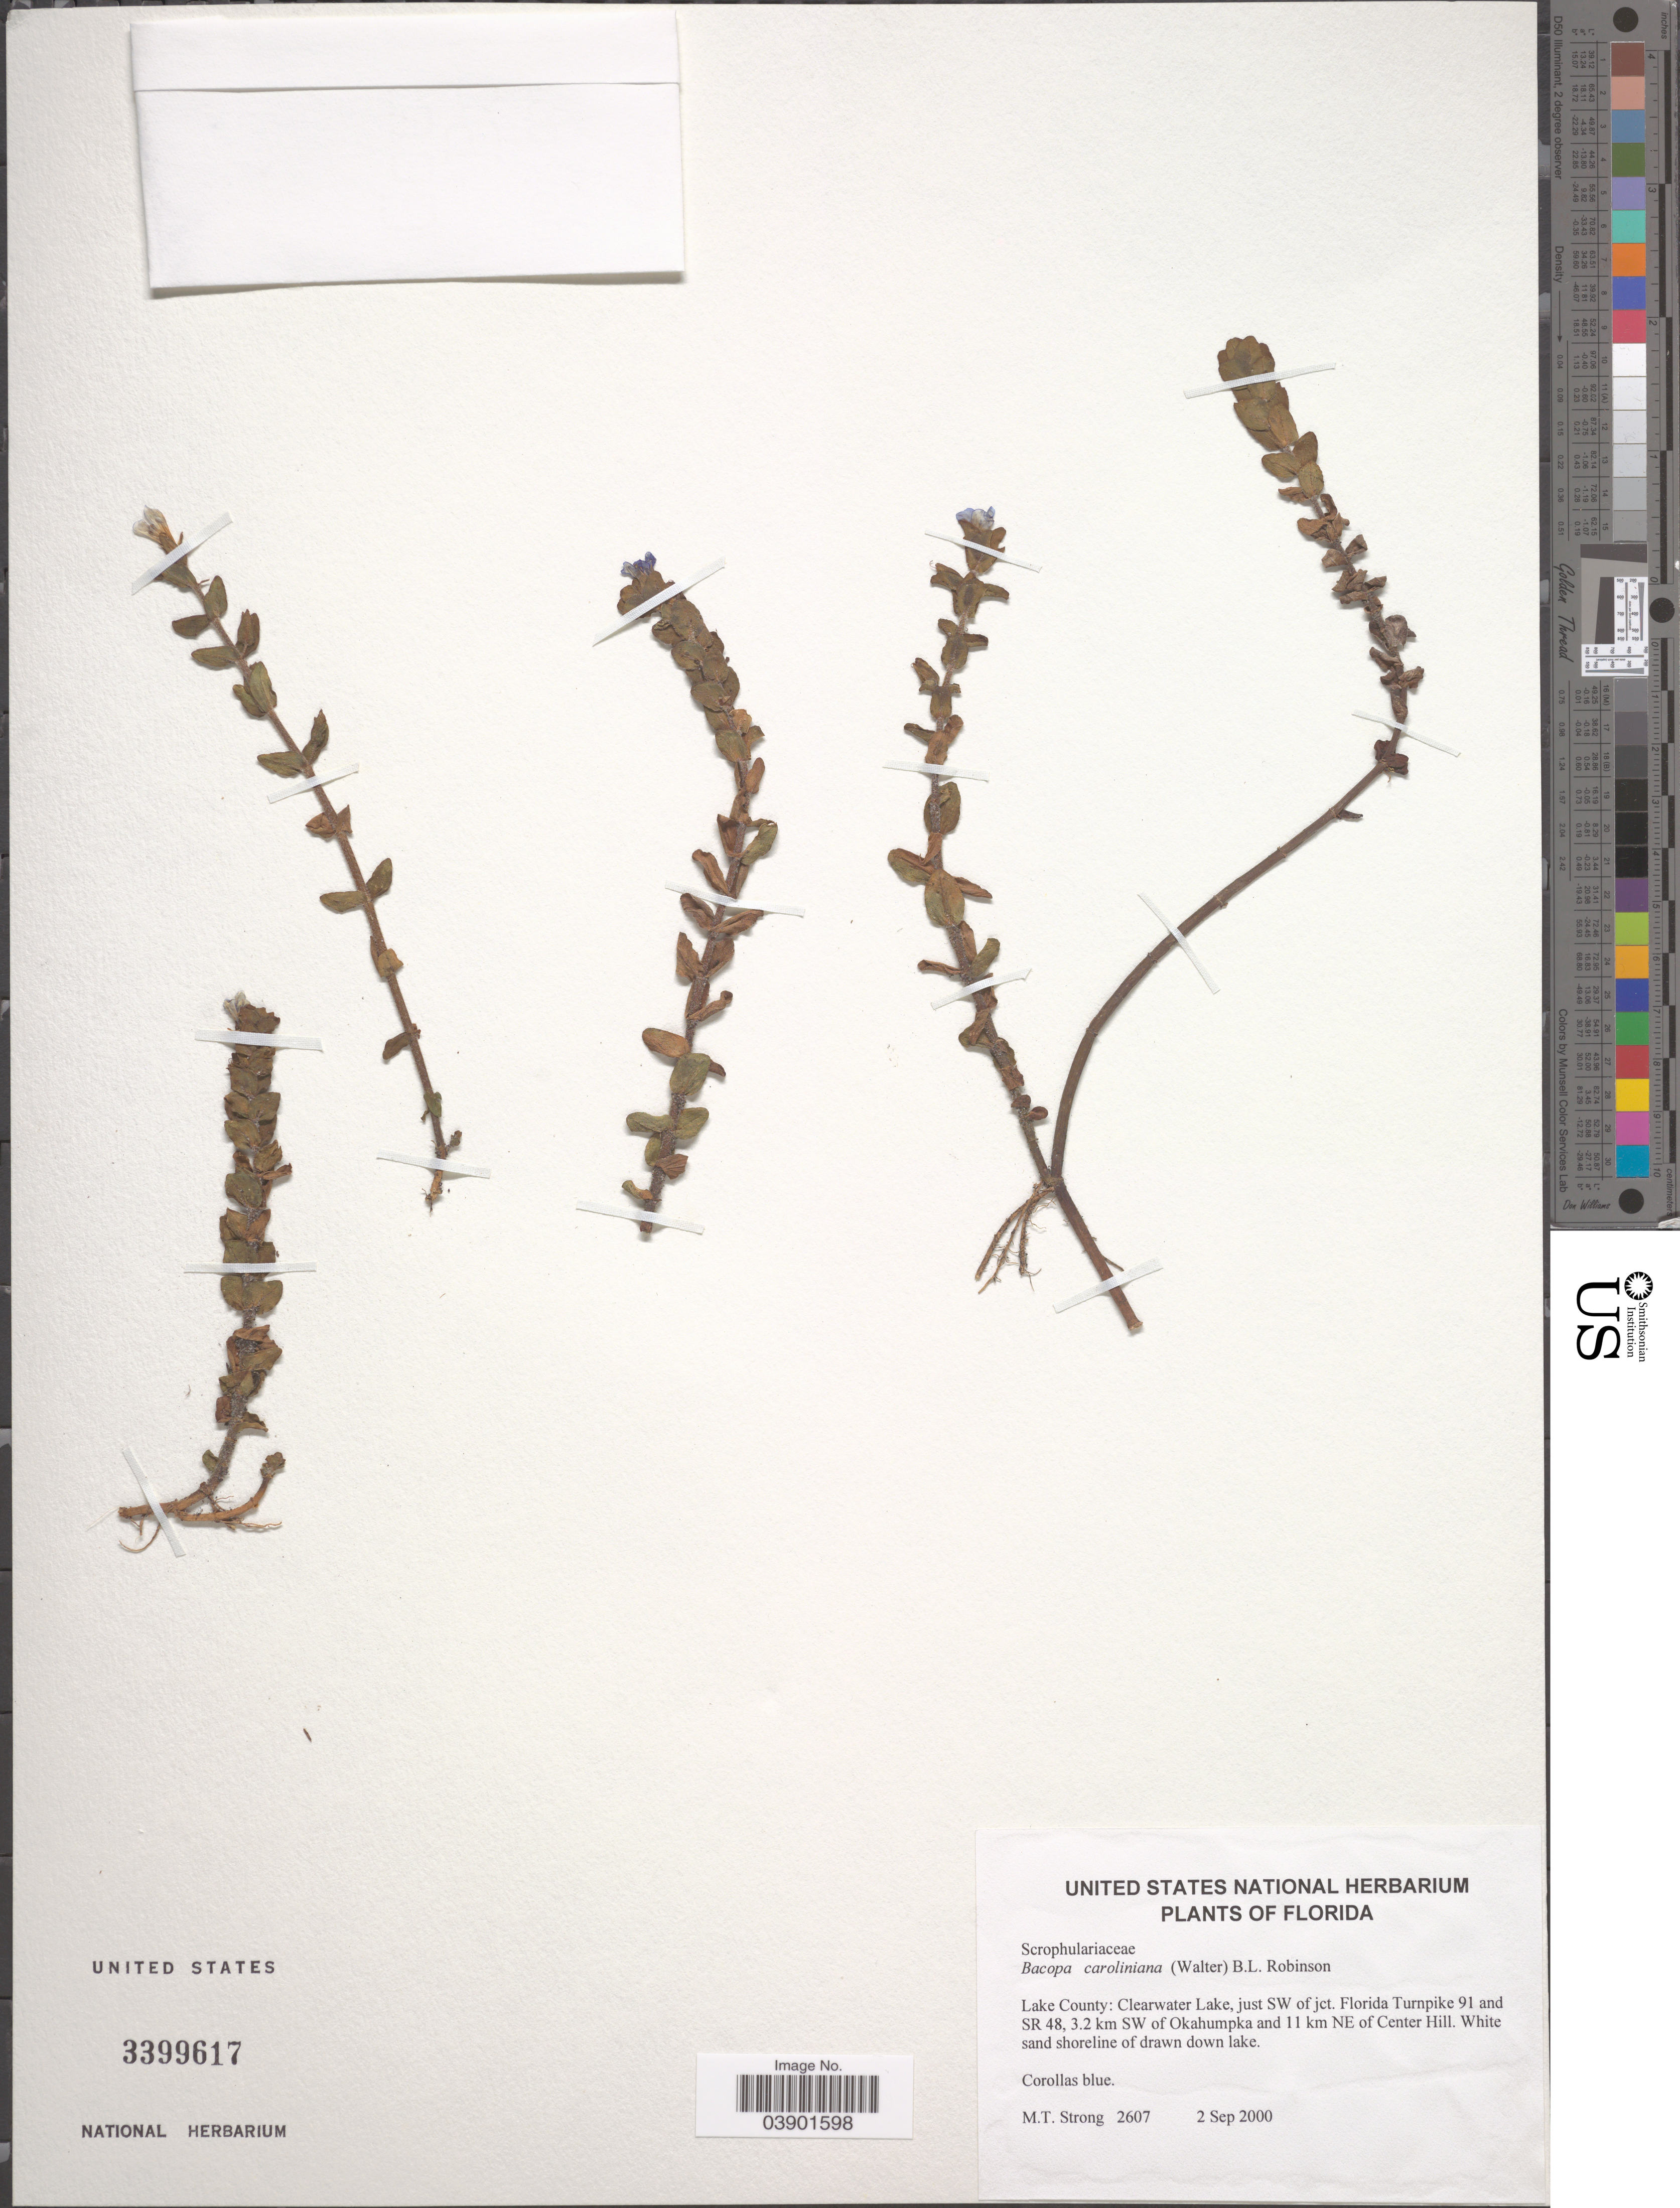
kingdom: Plantae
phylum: Tracheophyta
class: Magnoliopsida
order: Lamiales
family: Plantaginaceae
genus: Bacopa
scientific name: Bacopa caroliniana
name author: (Walter) B.L. Rob.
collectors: M. T. Strong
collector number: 2607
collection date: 2000-09-02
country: United States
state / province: Florida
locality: Lake County: Clearwater Lake, just SW of jct. Florida Turnpike 91 and SR 48, 3.2 km SW of Okahumpka and 11 km NE of Center Hill.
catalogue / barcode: US 3399617